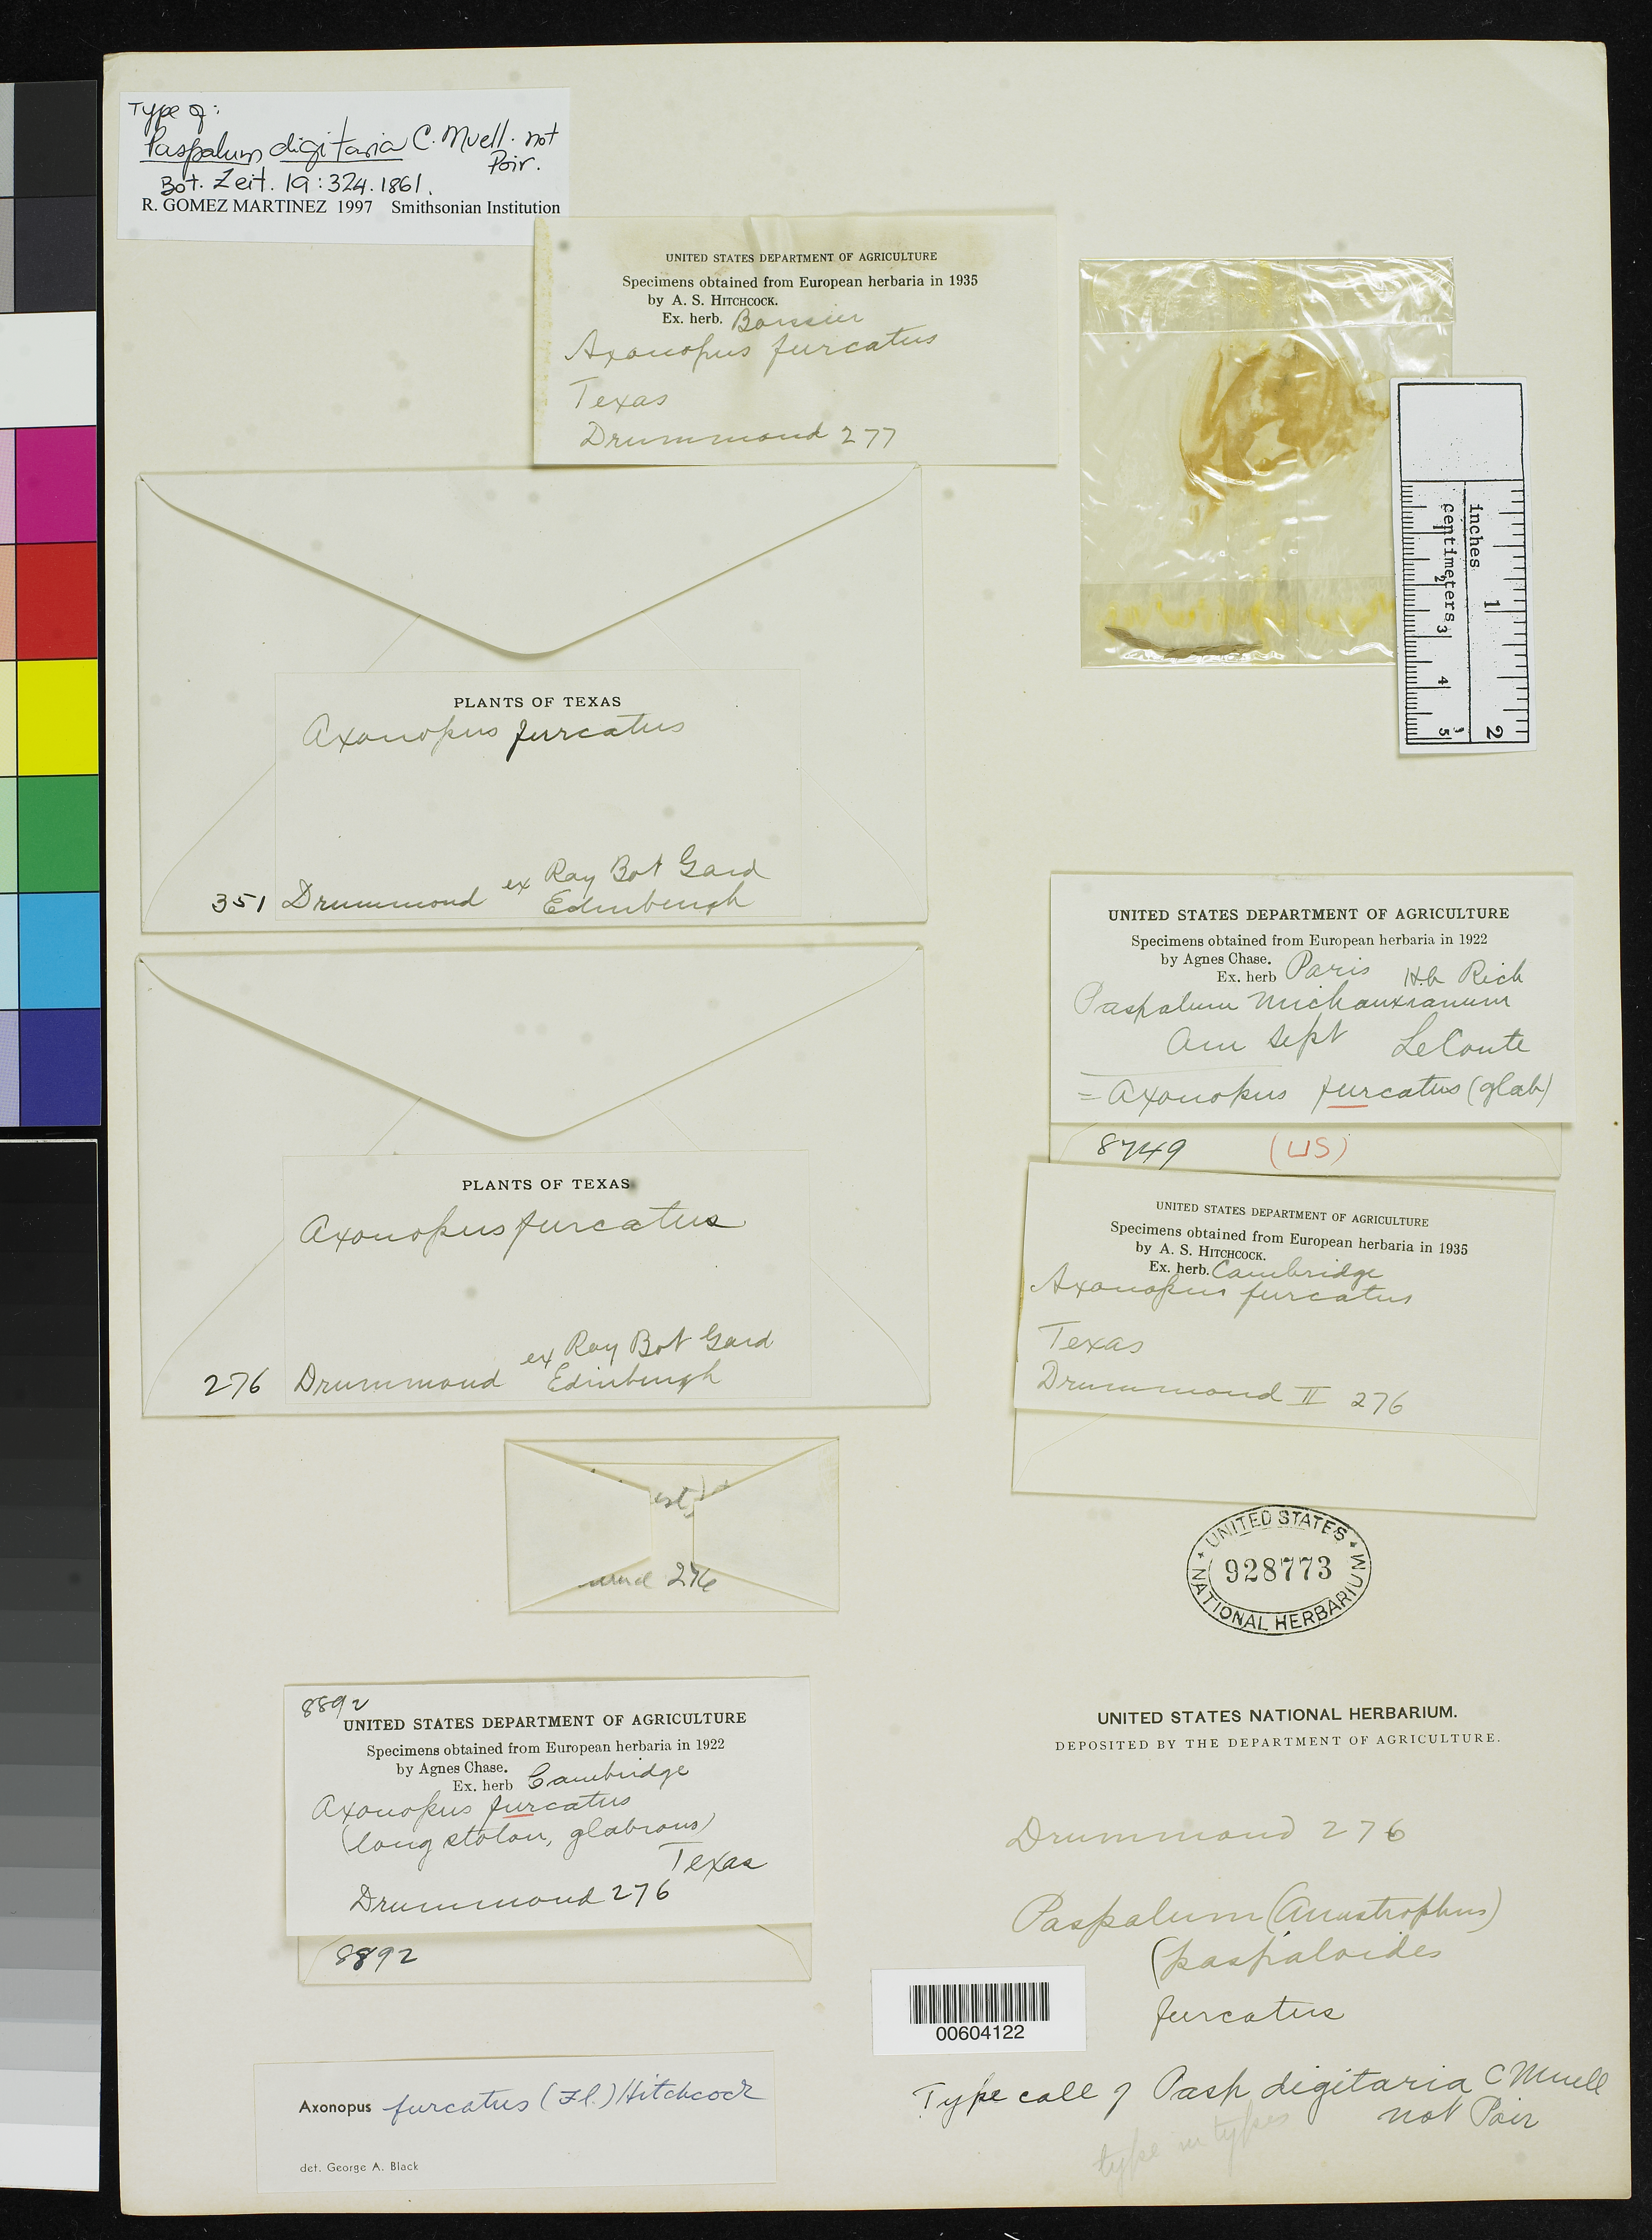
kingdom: Plantae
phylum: Tracheophyta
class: Liliopsida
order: Poales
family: Poaceae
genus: Paspalum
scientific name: Paspalum digitaria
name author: Müll. Hal.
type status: Type Fragment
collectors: T. Drummond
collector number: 276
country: United States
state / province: Texas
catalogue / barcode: US 928773